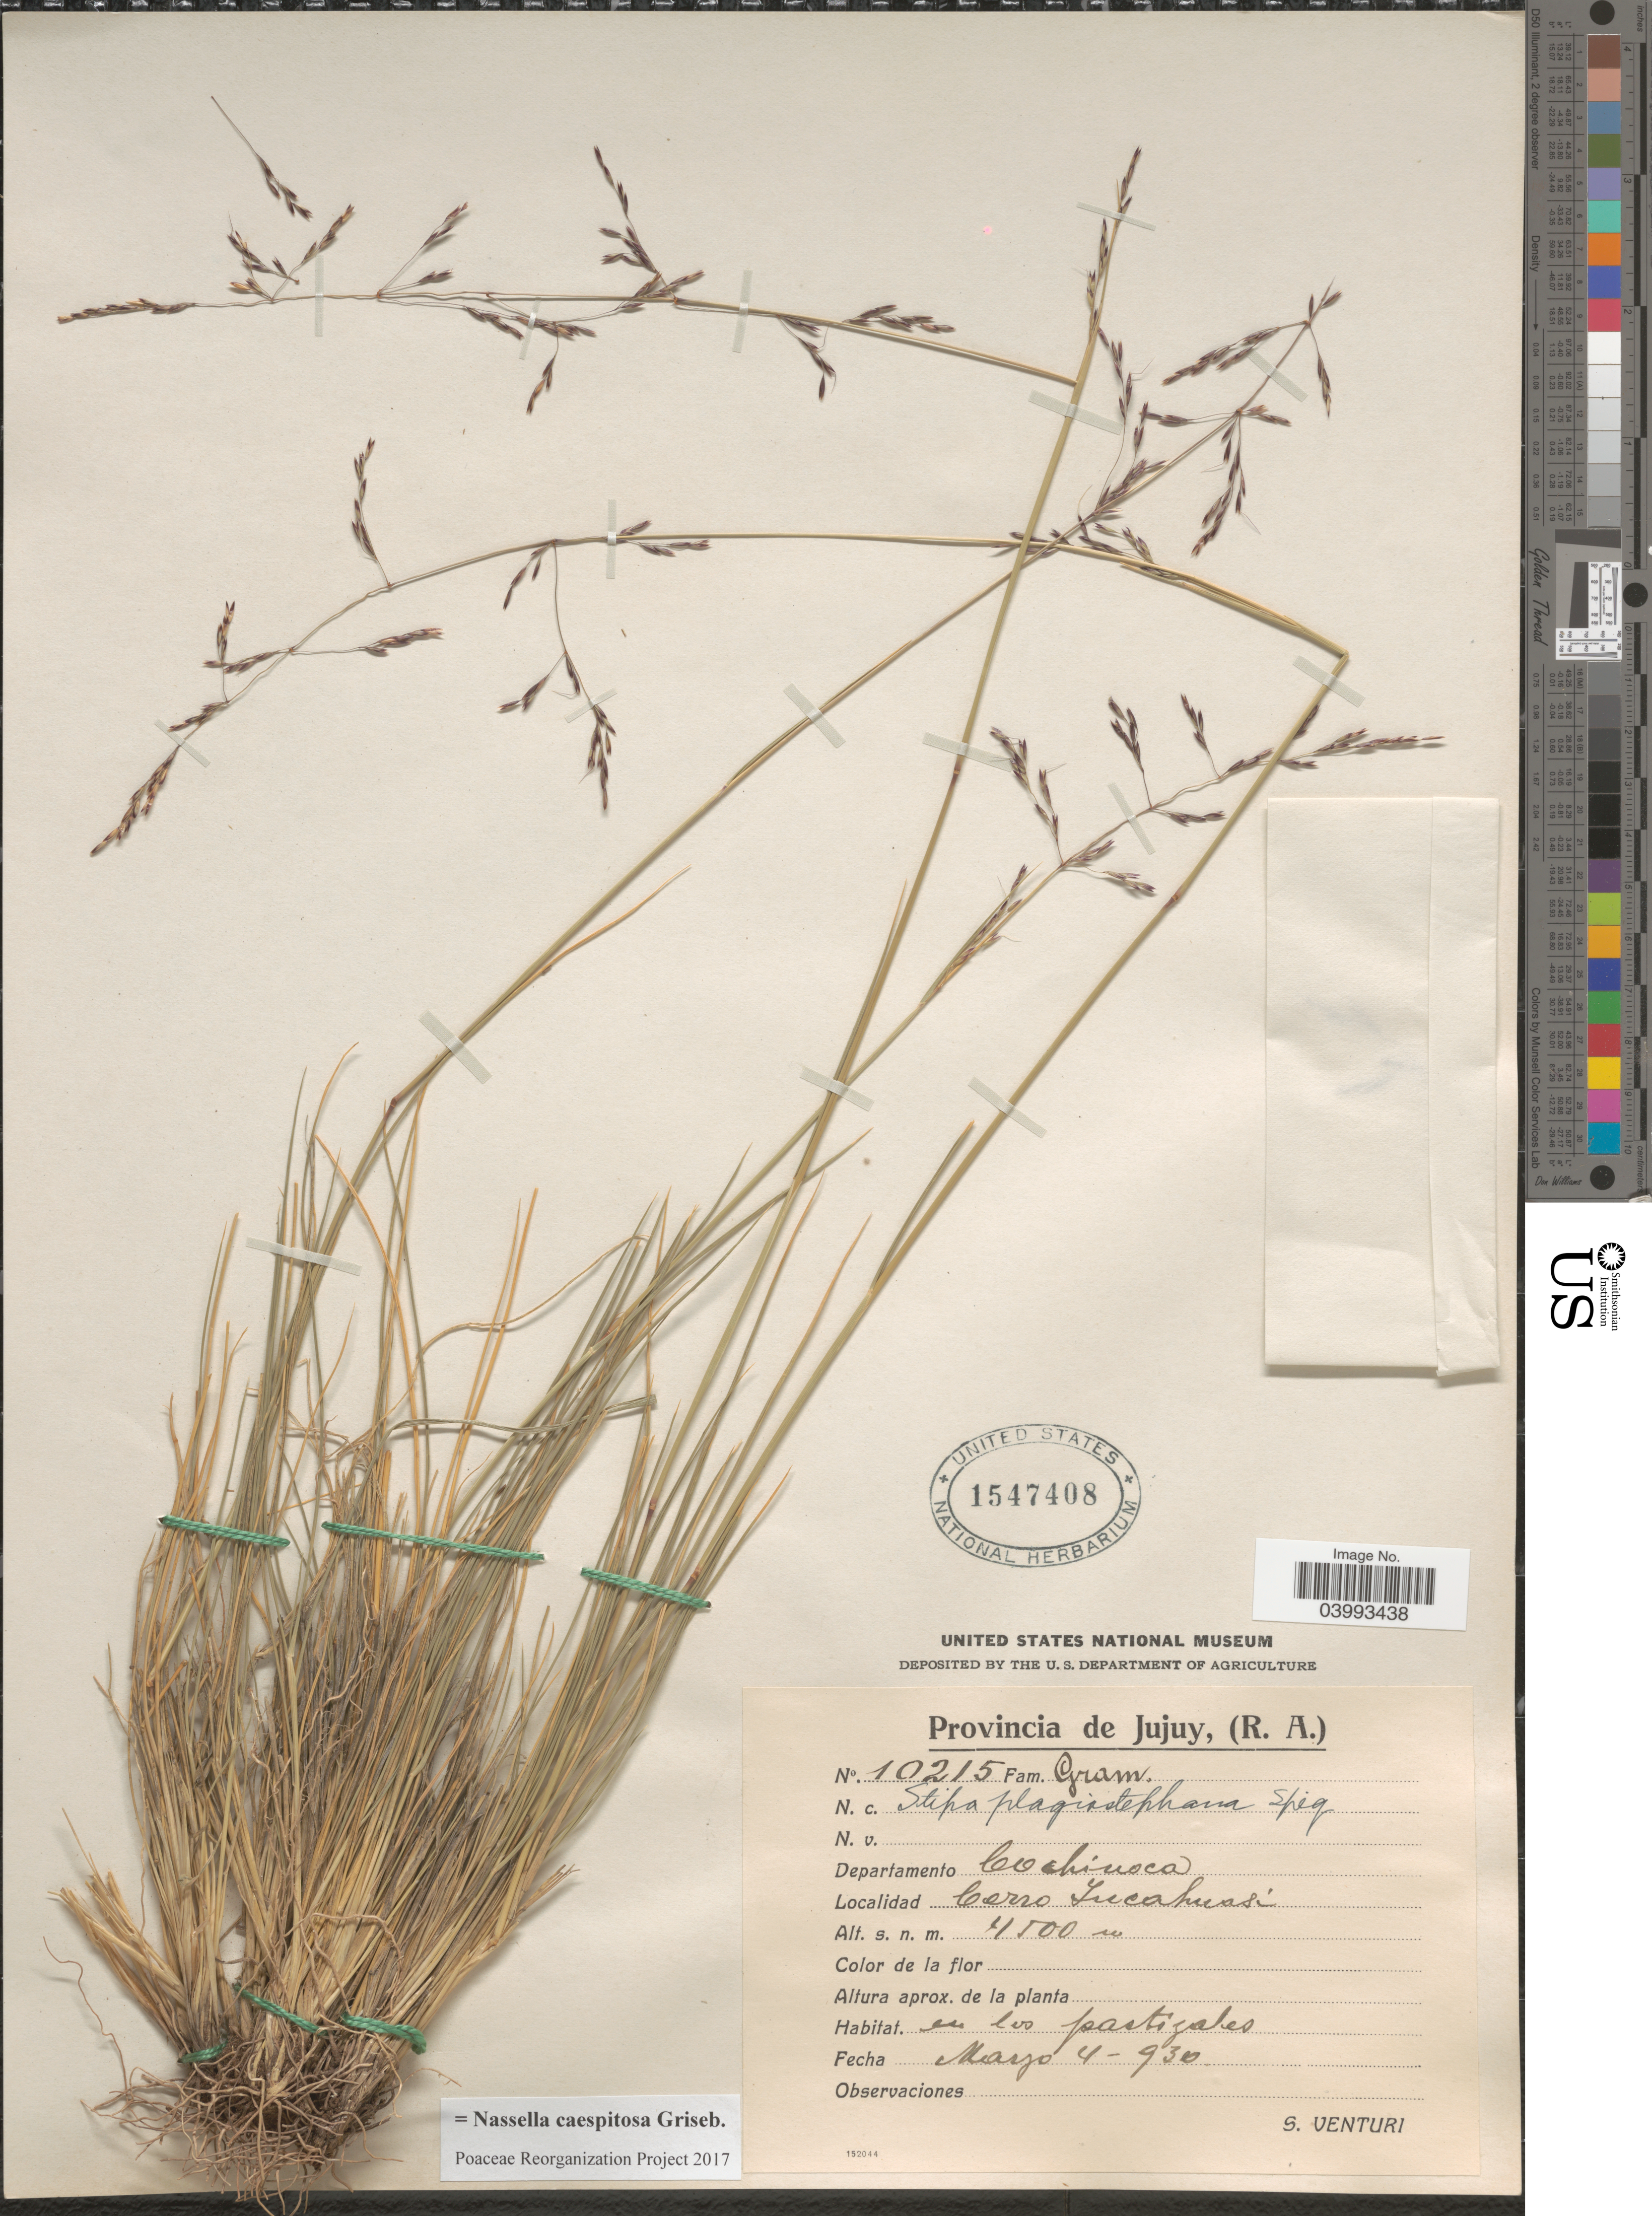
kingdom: Plantae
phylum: Tracheophyta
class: Liliopsida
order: Poales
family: Poaceae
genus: Nassella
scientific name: Nassella caespitosa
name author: Griseb.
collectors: S. Venturi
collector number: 10215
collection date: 1930-03-04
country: Argentina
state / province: Jujuy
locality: Departamento Cochinoca. Cerro Incahuasi.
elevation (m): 4500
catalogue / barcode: US 1547408